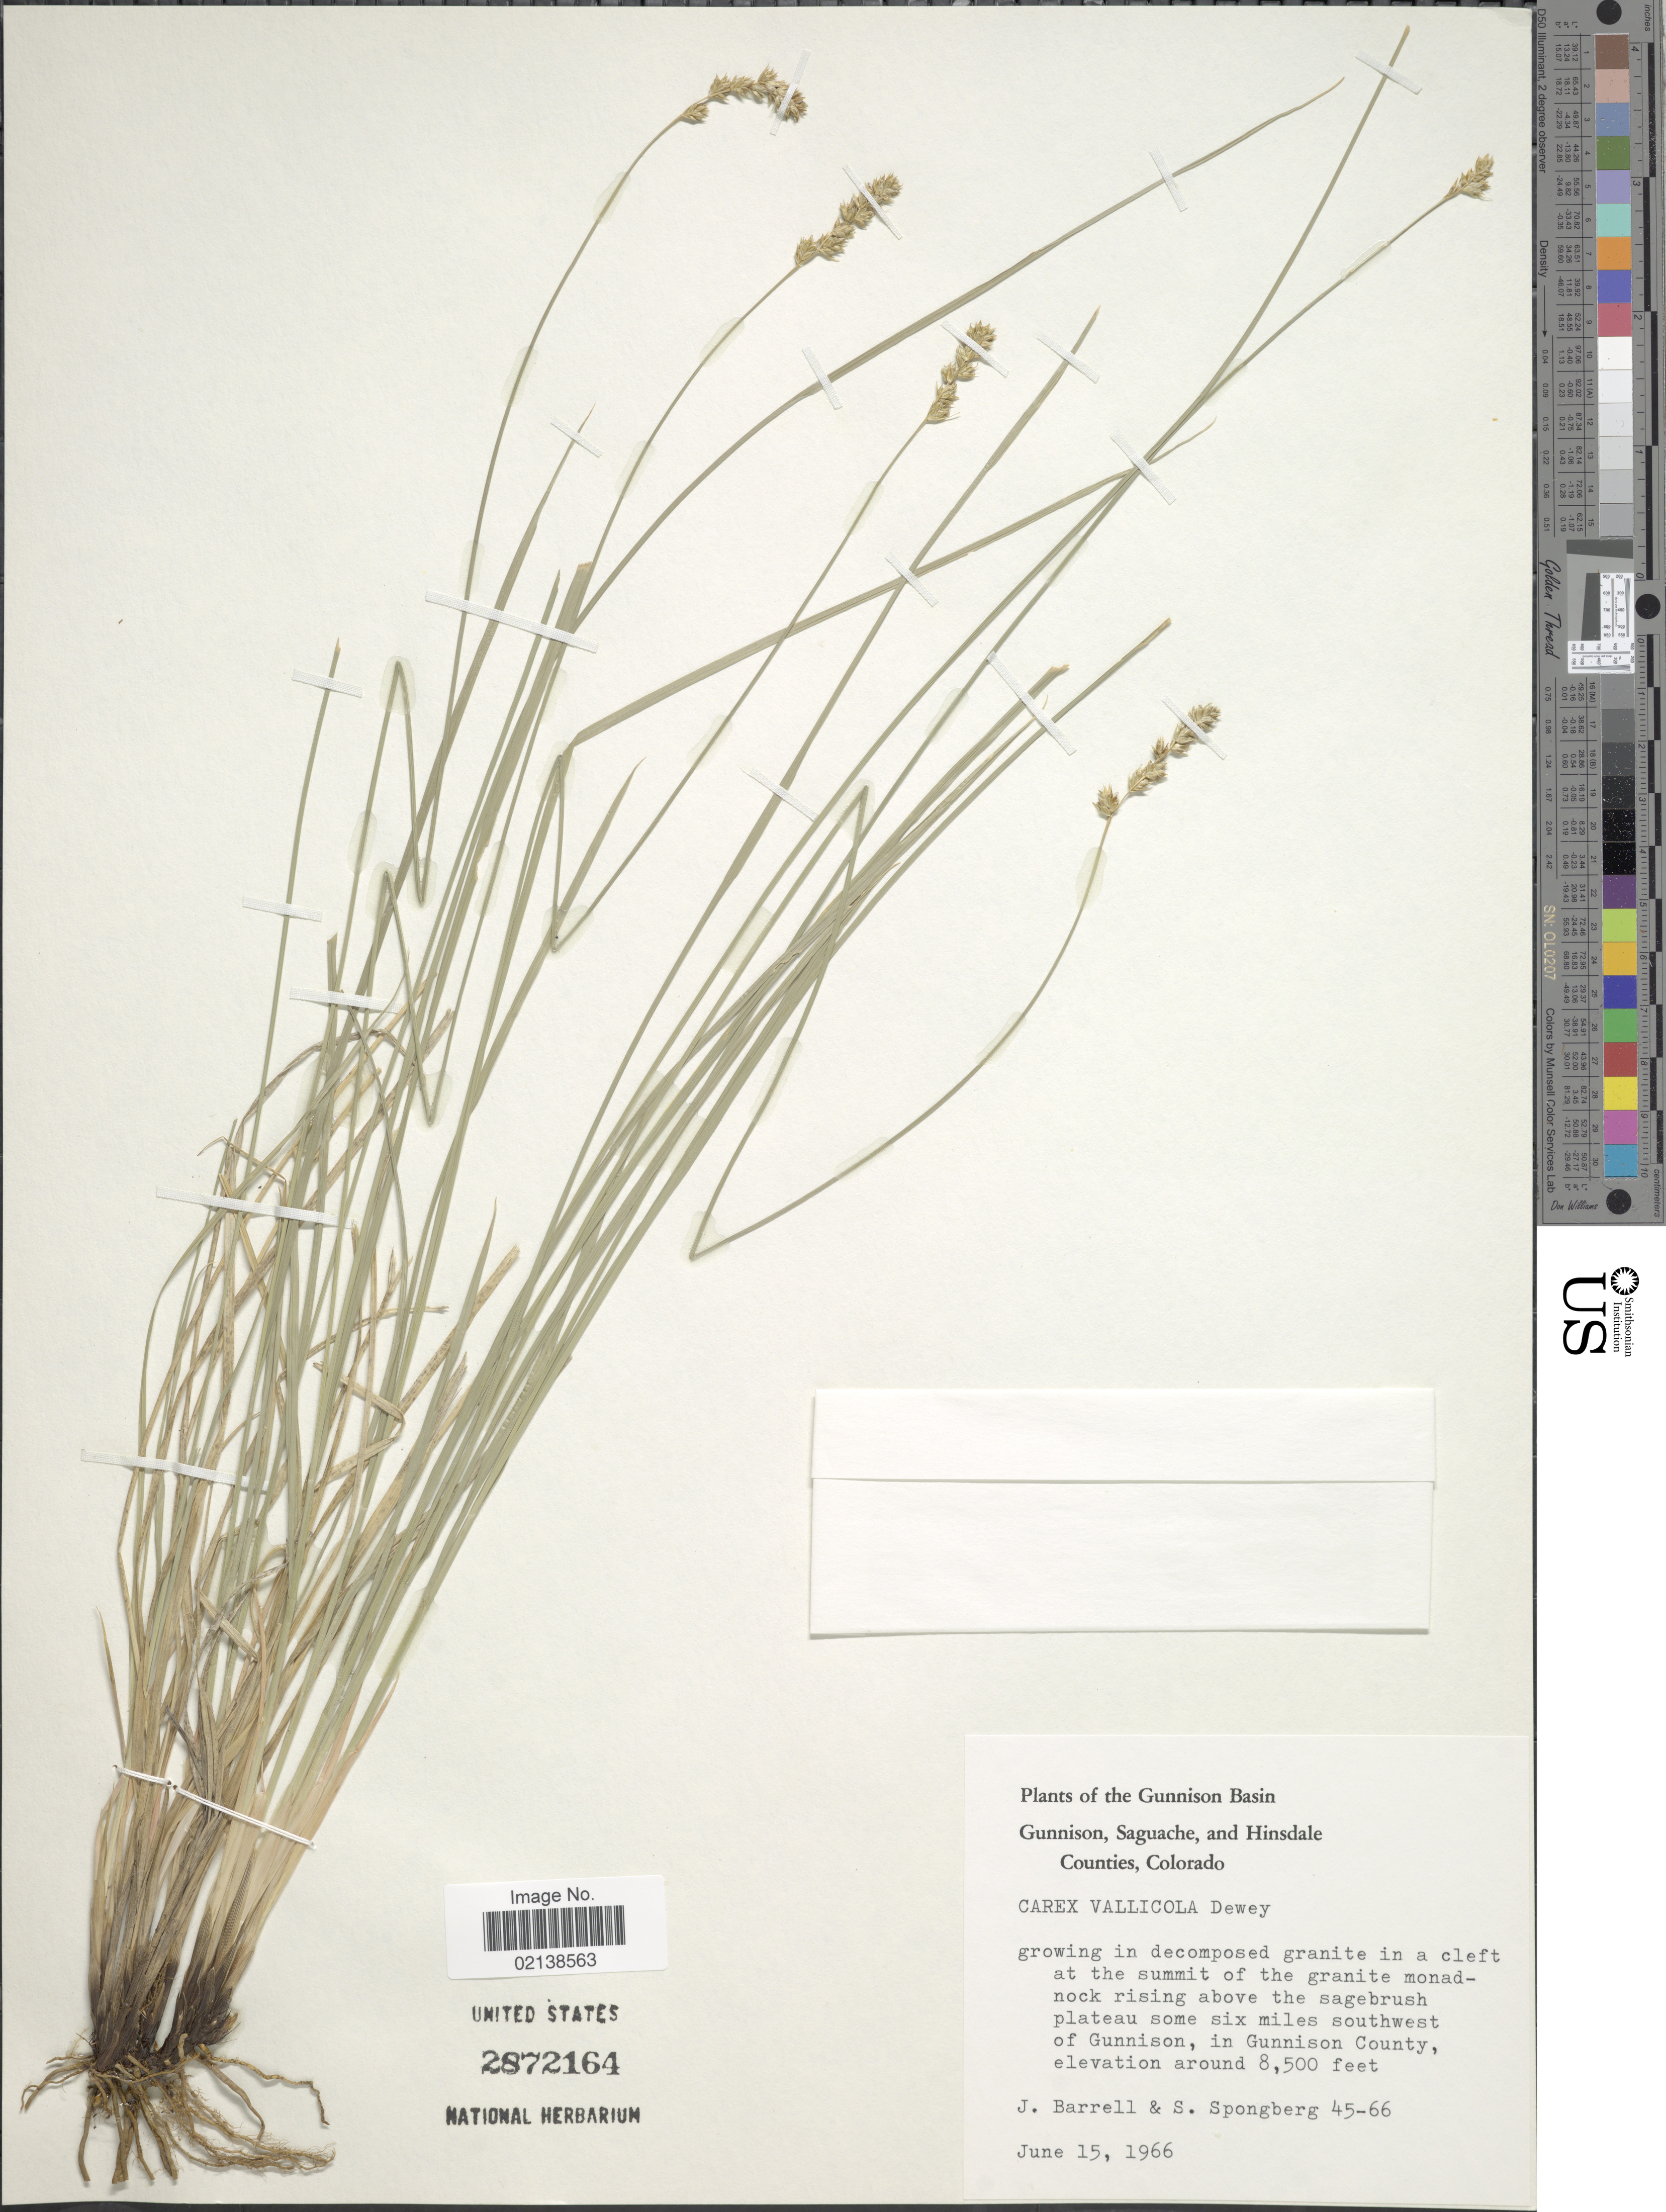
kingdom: Plantae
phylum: Tracheophyta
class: Liliopsida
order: Poales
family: Cyperaceae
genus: Carex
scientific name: Carex vallicola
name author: Dewey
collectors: J. Barrell & S. A.Spongberg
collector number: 45-66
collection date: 1966-06-15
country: United States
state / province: Colorado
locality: The Gunnison Basin, Gunnison, Saguache, and Hinsdale Counties, Colorado, at the summit of the granite monadnock rising above the sagebrush plateau some six miles southwest of Gunnison, in Gunnison County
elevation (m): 2591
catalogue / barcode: US 2872164